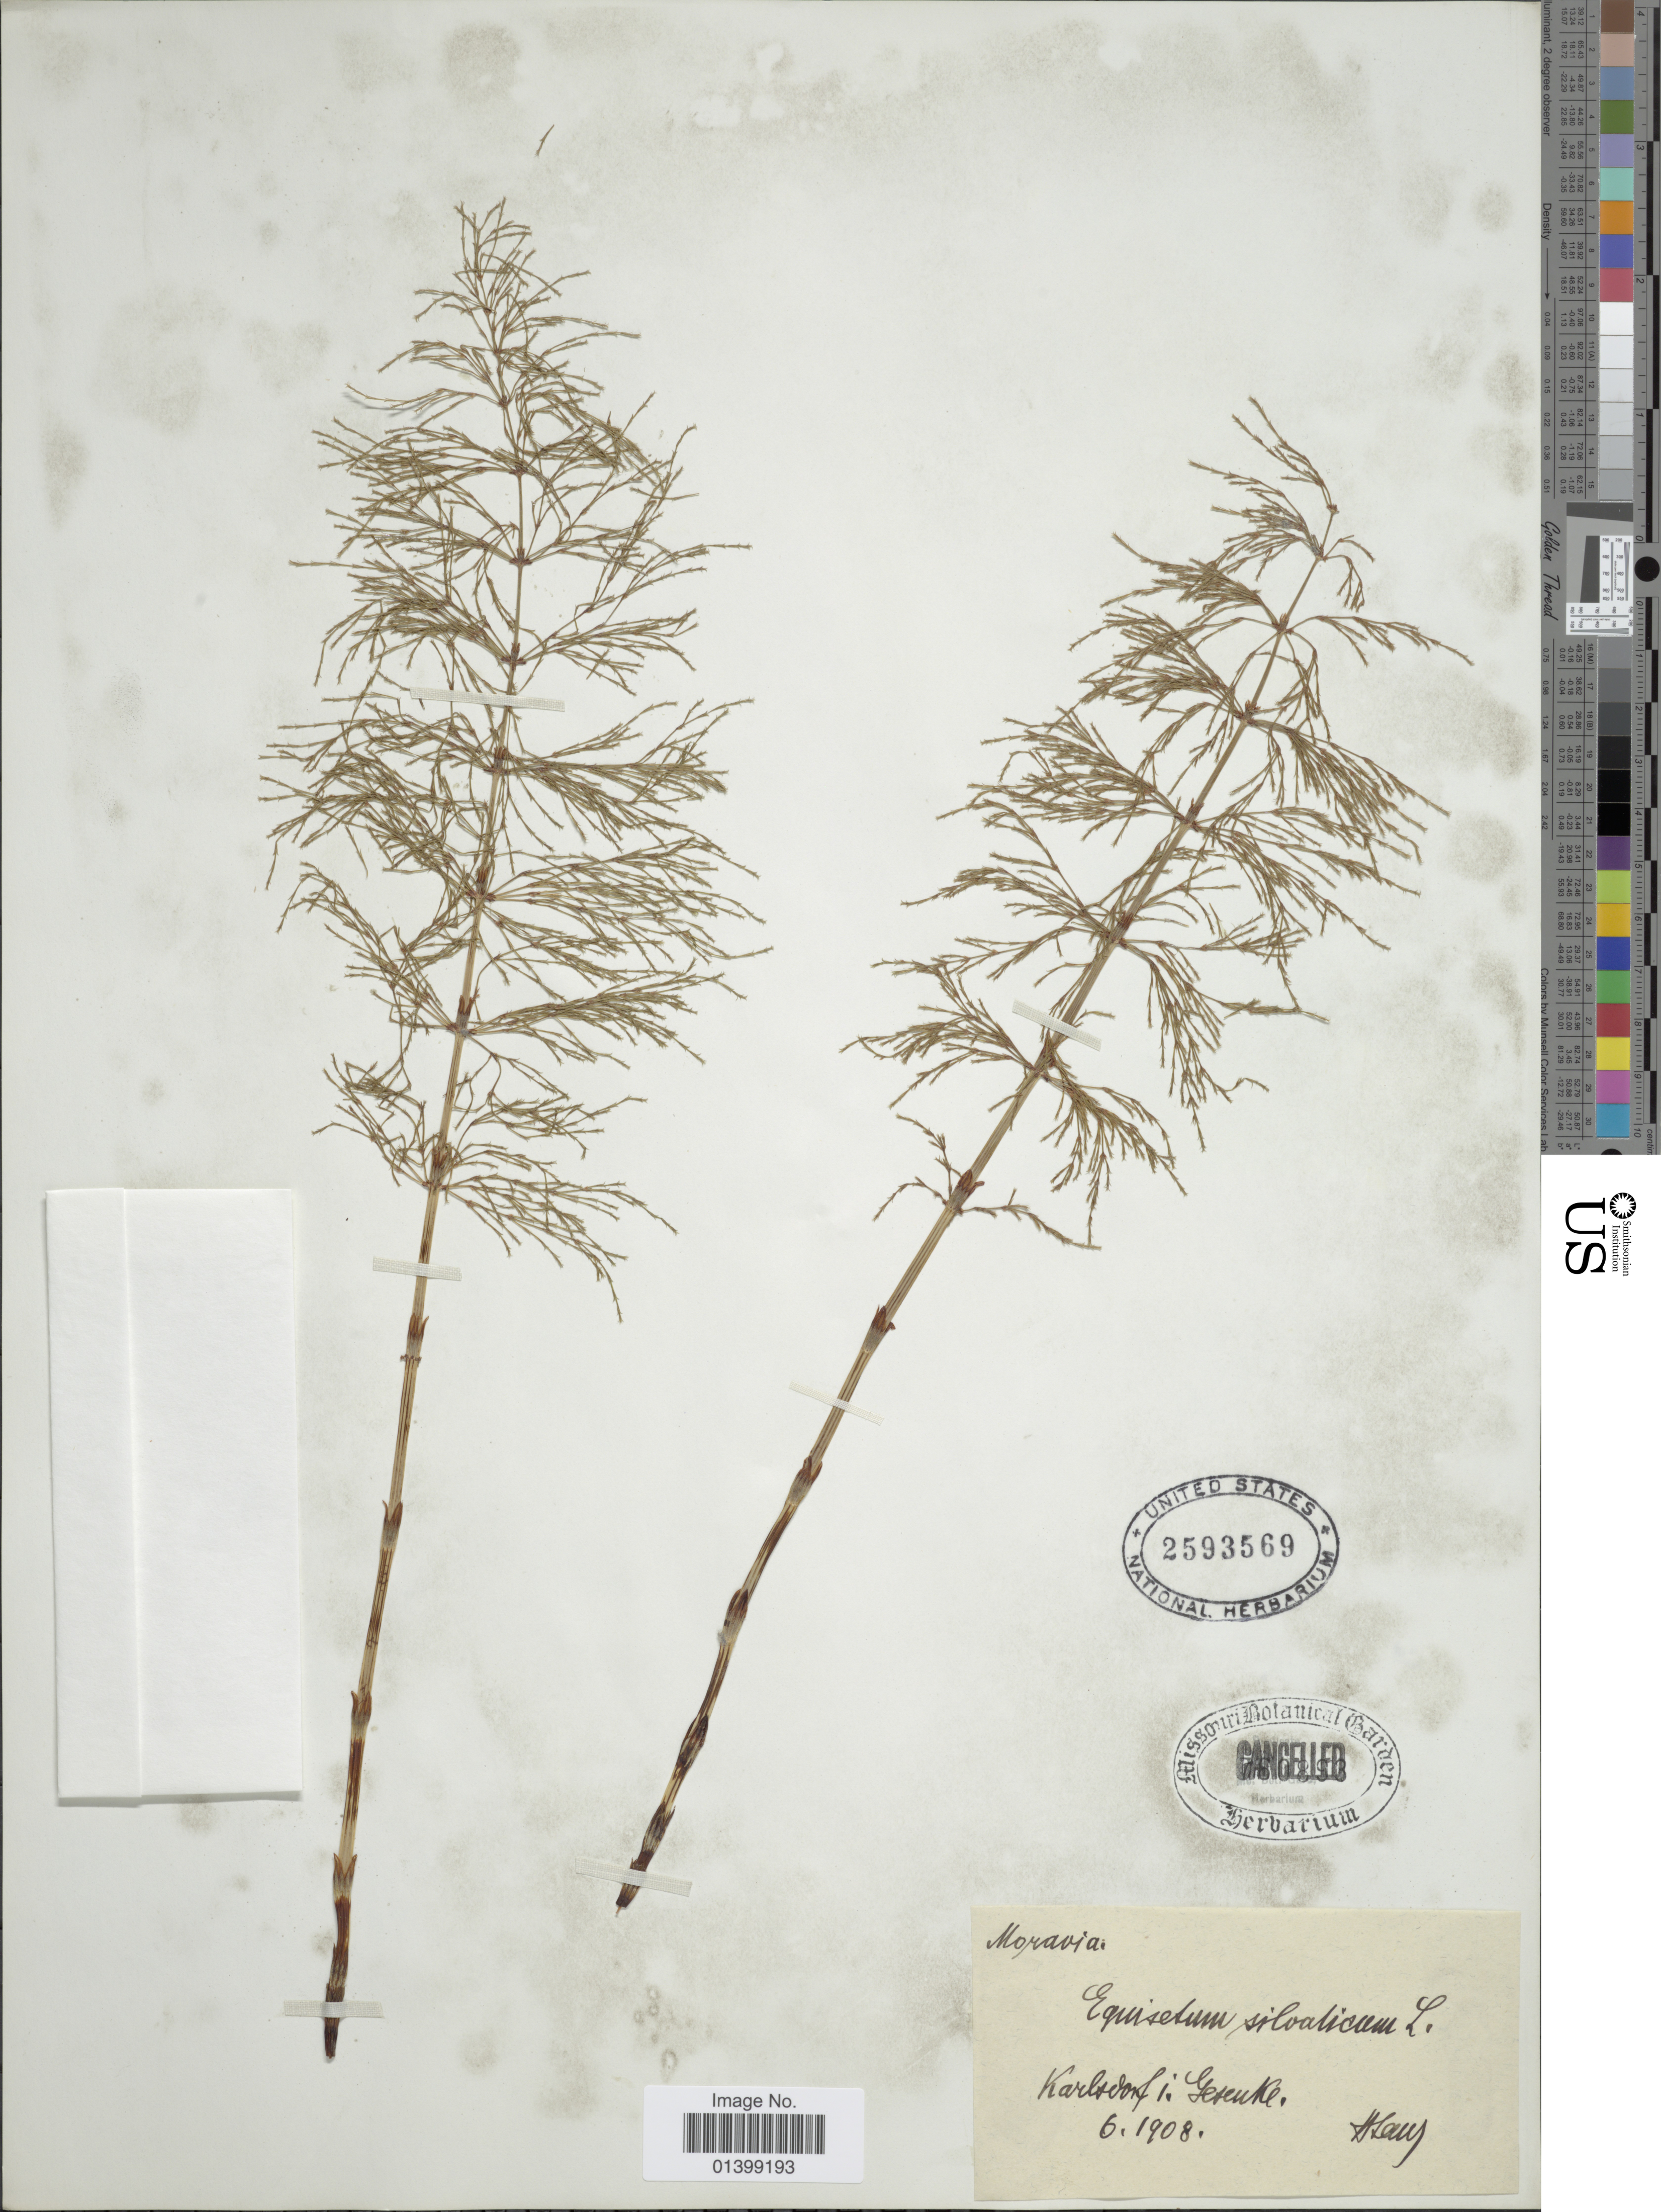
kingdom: Plantae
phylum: Tracheophyta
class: Polypodiopsida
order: Equisetales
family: Equisetaceae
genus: Equisetum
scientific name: Equisetum sylvaticum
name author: L.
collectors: H. Laus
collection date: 1908-06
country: Czechia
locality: Moravia, Karlsdorf i Geseuke [interpreted]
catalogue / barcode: US 2593569